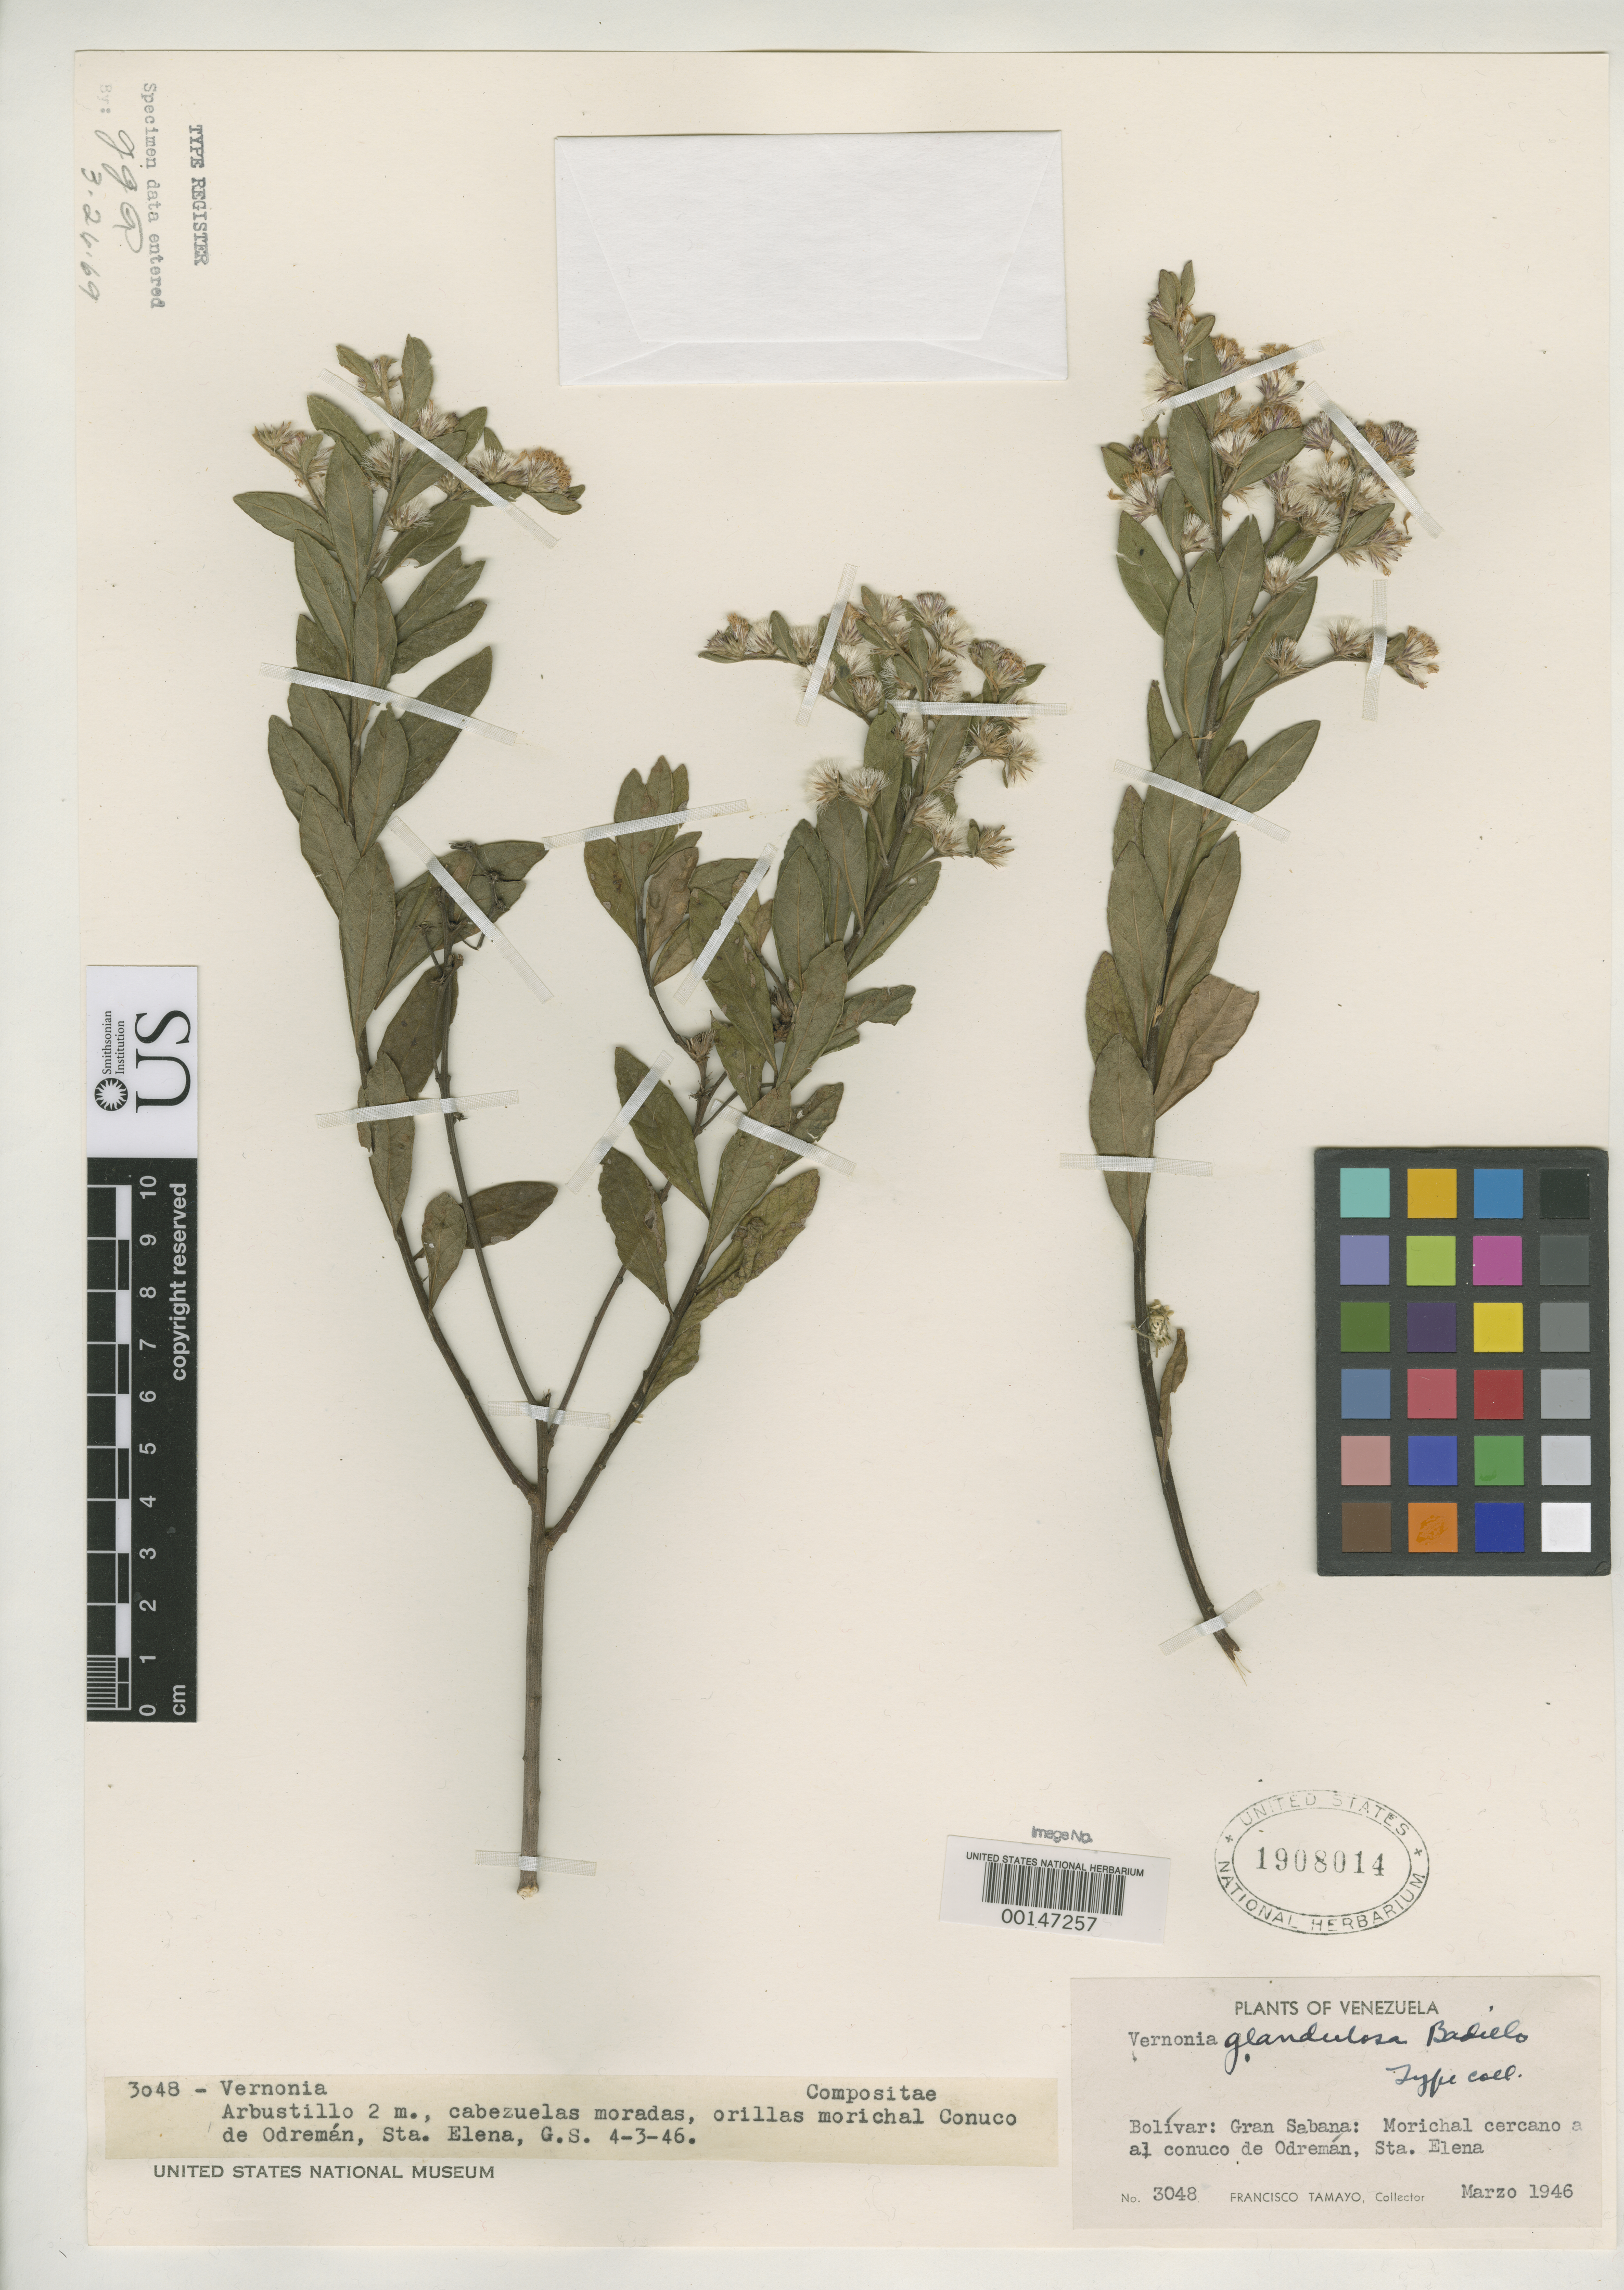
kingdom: Plantae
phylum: Tracheophyta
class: Magnoliopsida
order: Asterales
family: Asteraceae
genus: Vernonia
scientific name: Vernonia glandulosa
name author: V.M. Badillo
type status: Isotype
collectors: F. Tamayo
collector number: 3048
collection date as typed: Mar 1946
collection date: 1946-03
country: Venezuela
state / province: Bolivar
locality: Santa Elena, Gran Sabana.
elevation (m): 900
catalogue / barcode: US 1908014